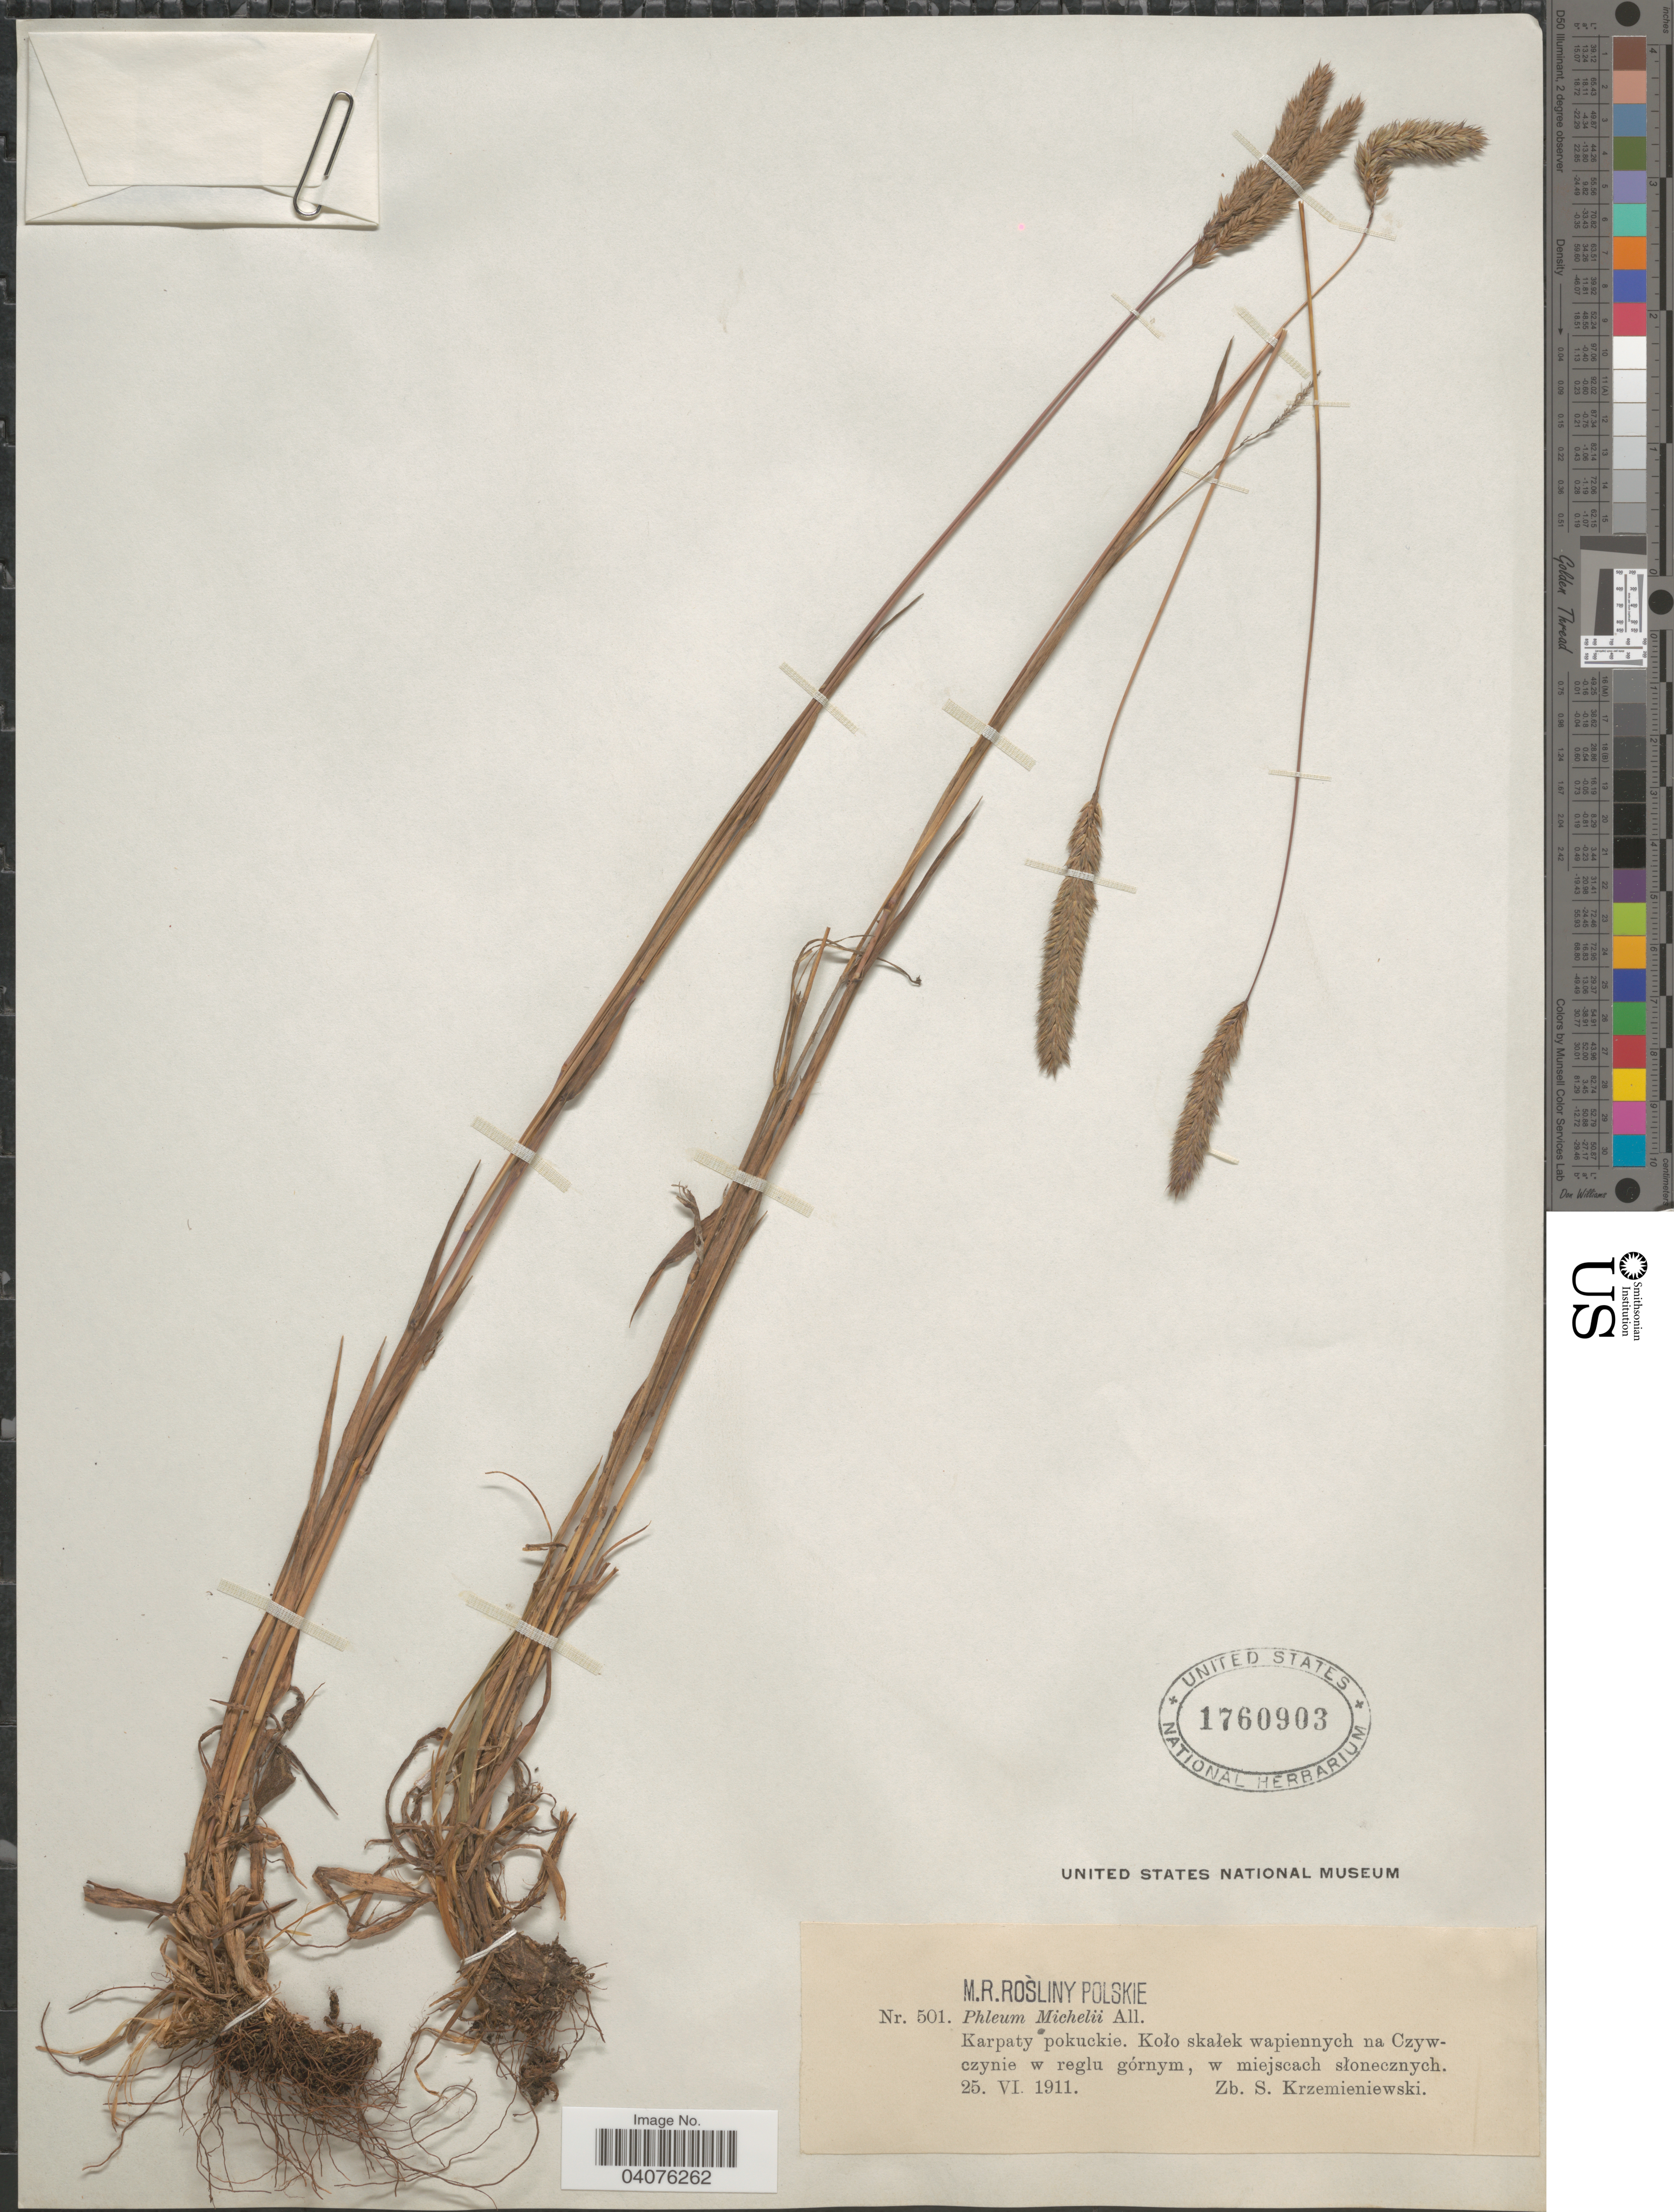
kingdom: Plantae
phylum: Tracheophyta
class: Liliopsida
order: Poales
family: Poaceae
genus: Phleum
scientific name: Phleum michelii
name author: All.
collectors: S. Krzemieniewski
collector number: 501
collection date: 1911-06-25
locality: Karpaty pokuckie. Koło skałel wapiennych na Czywczynie w reglu górnym, w miejscach słonecznych.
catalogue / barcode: US 1760903